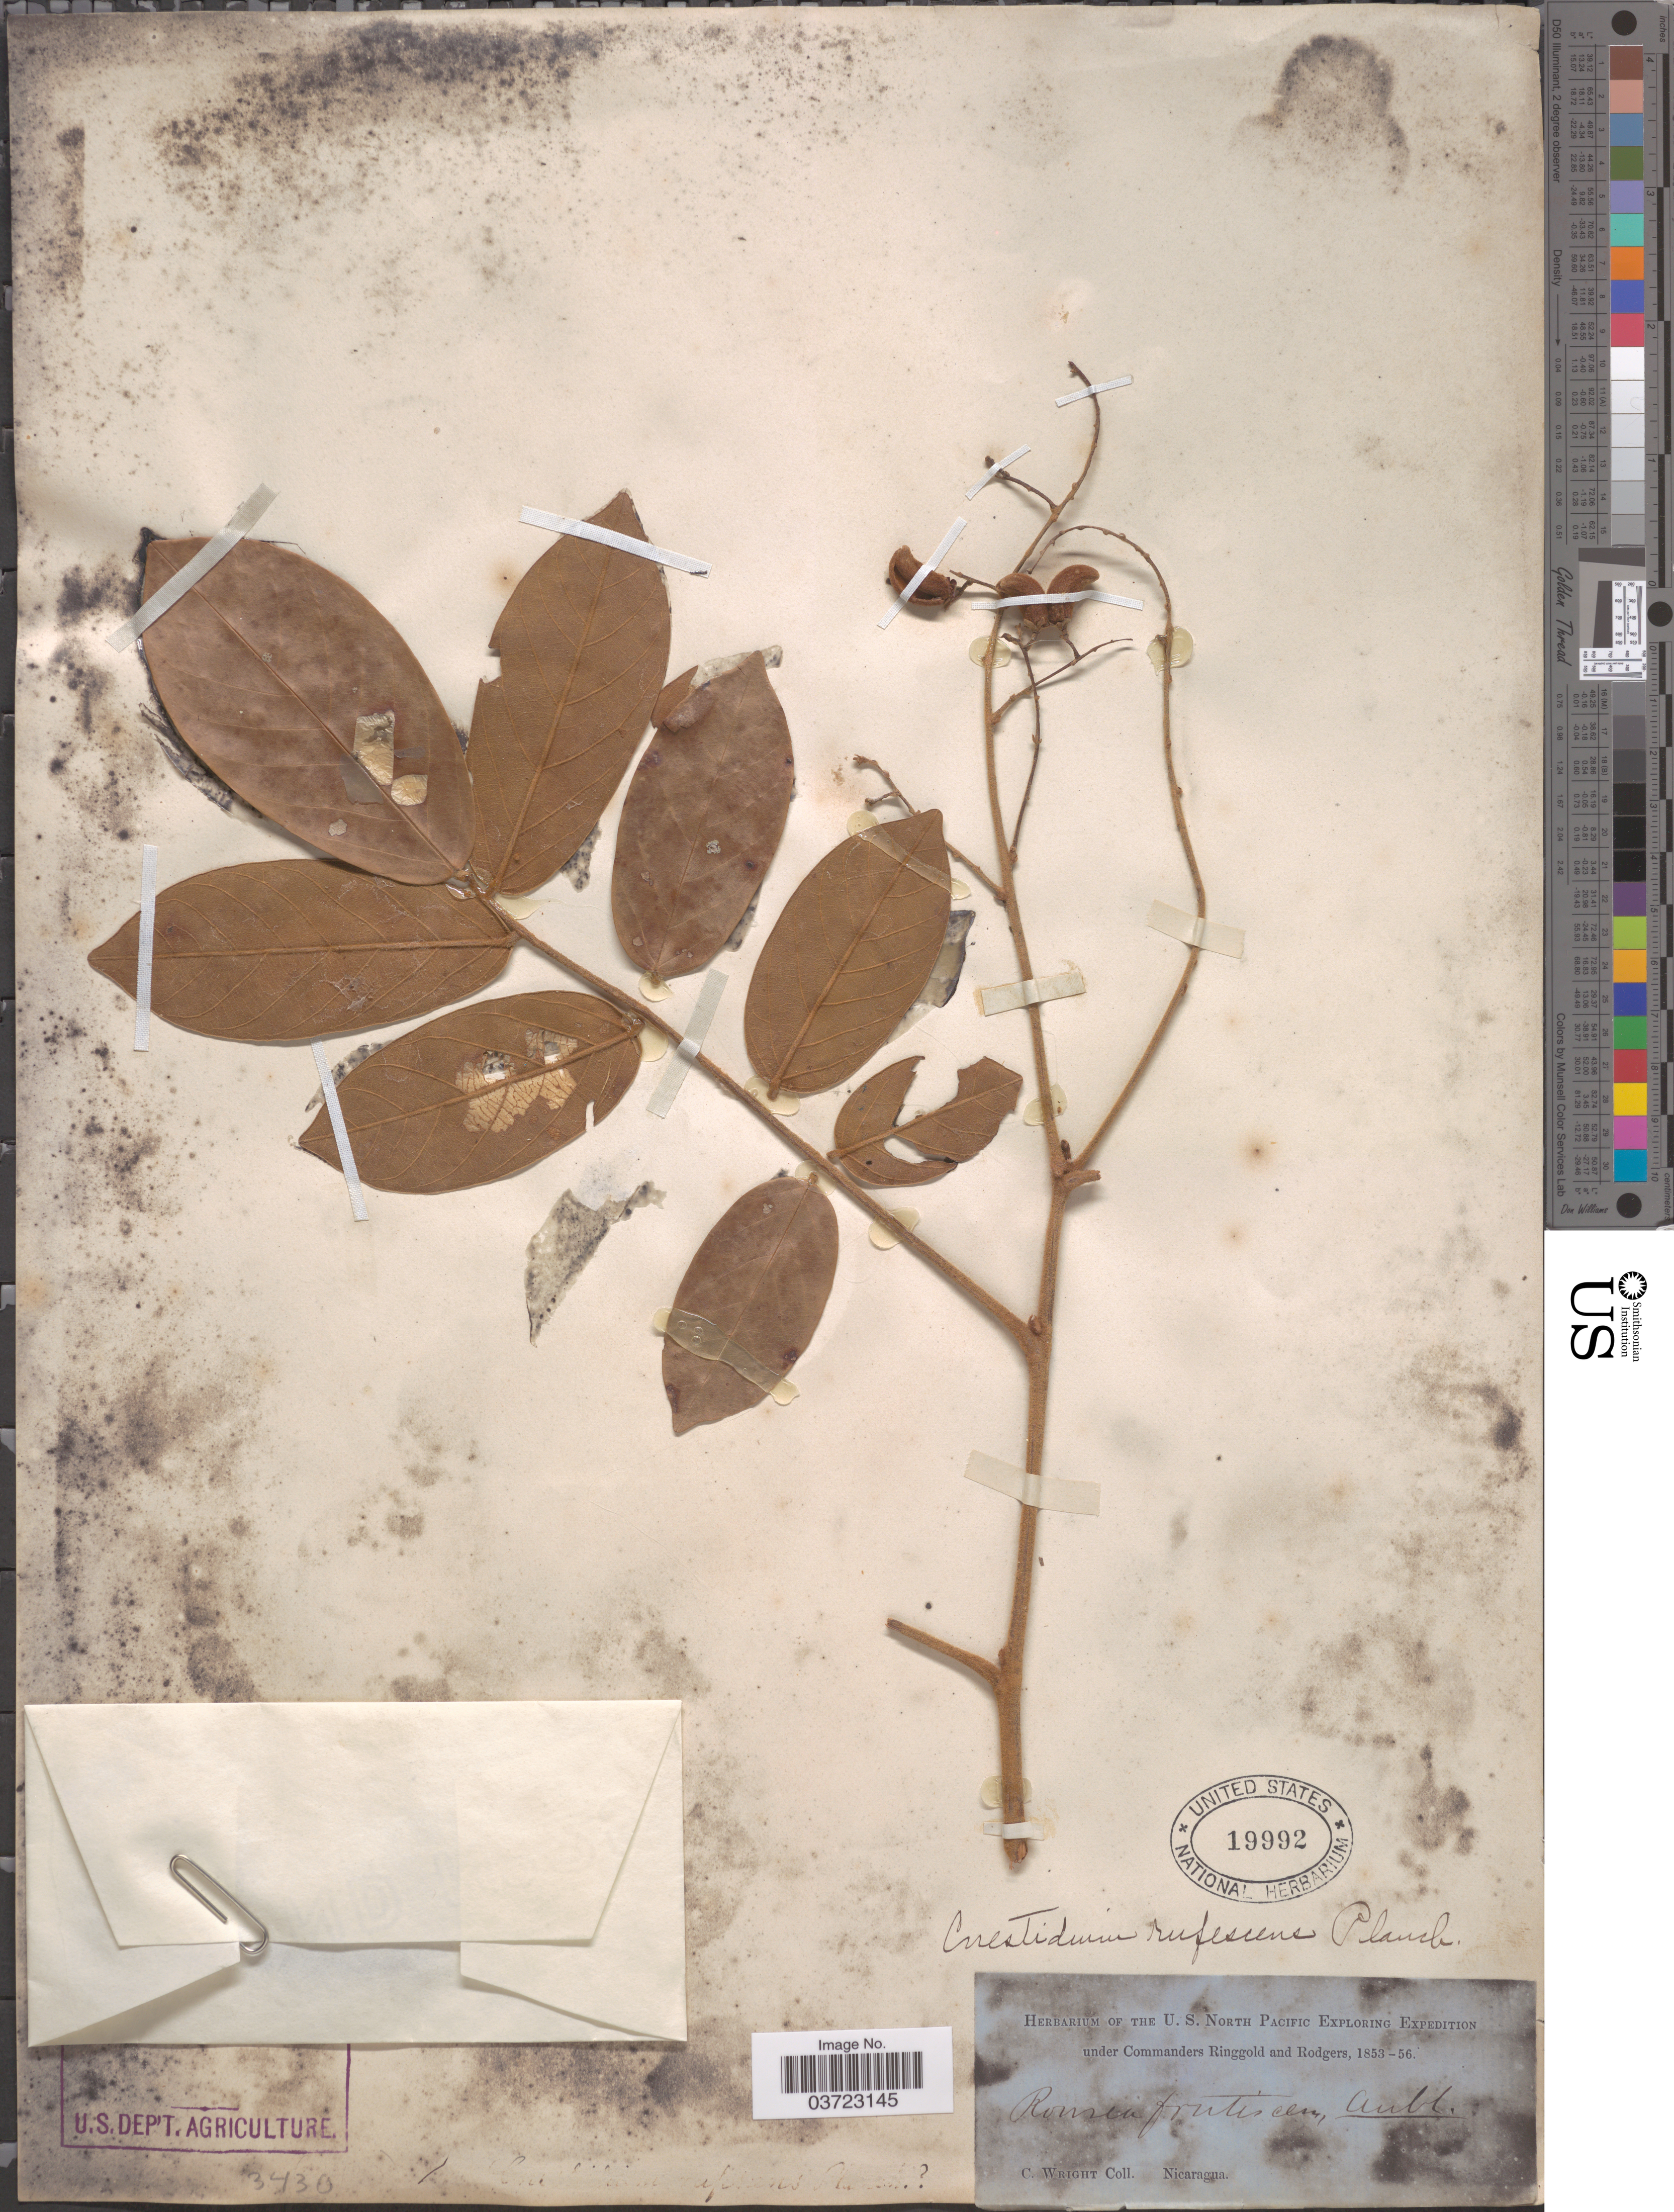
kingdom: Plantae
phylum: Tracheophyta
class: Magnoliopsida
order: Oxalidales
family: Connaraceae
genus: Cnestidium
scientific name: Cnestidium rufescens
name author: Planch.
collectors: C. Wright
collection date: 1853/1856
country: Nicaragua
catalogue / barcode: US 19992